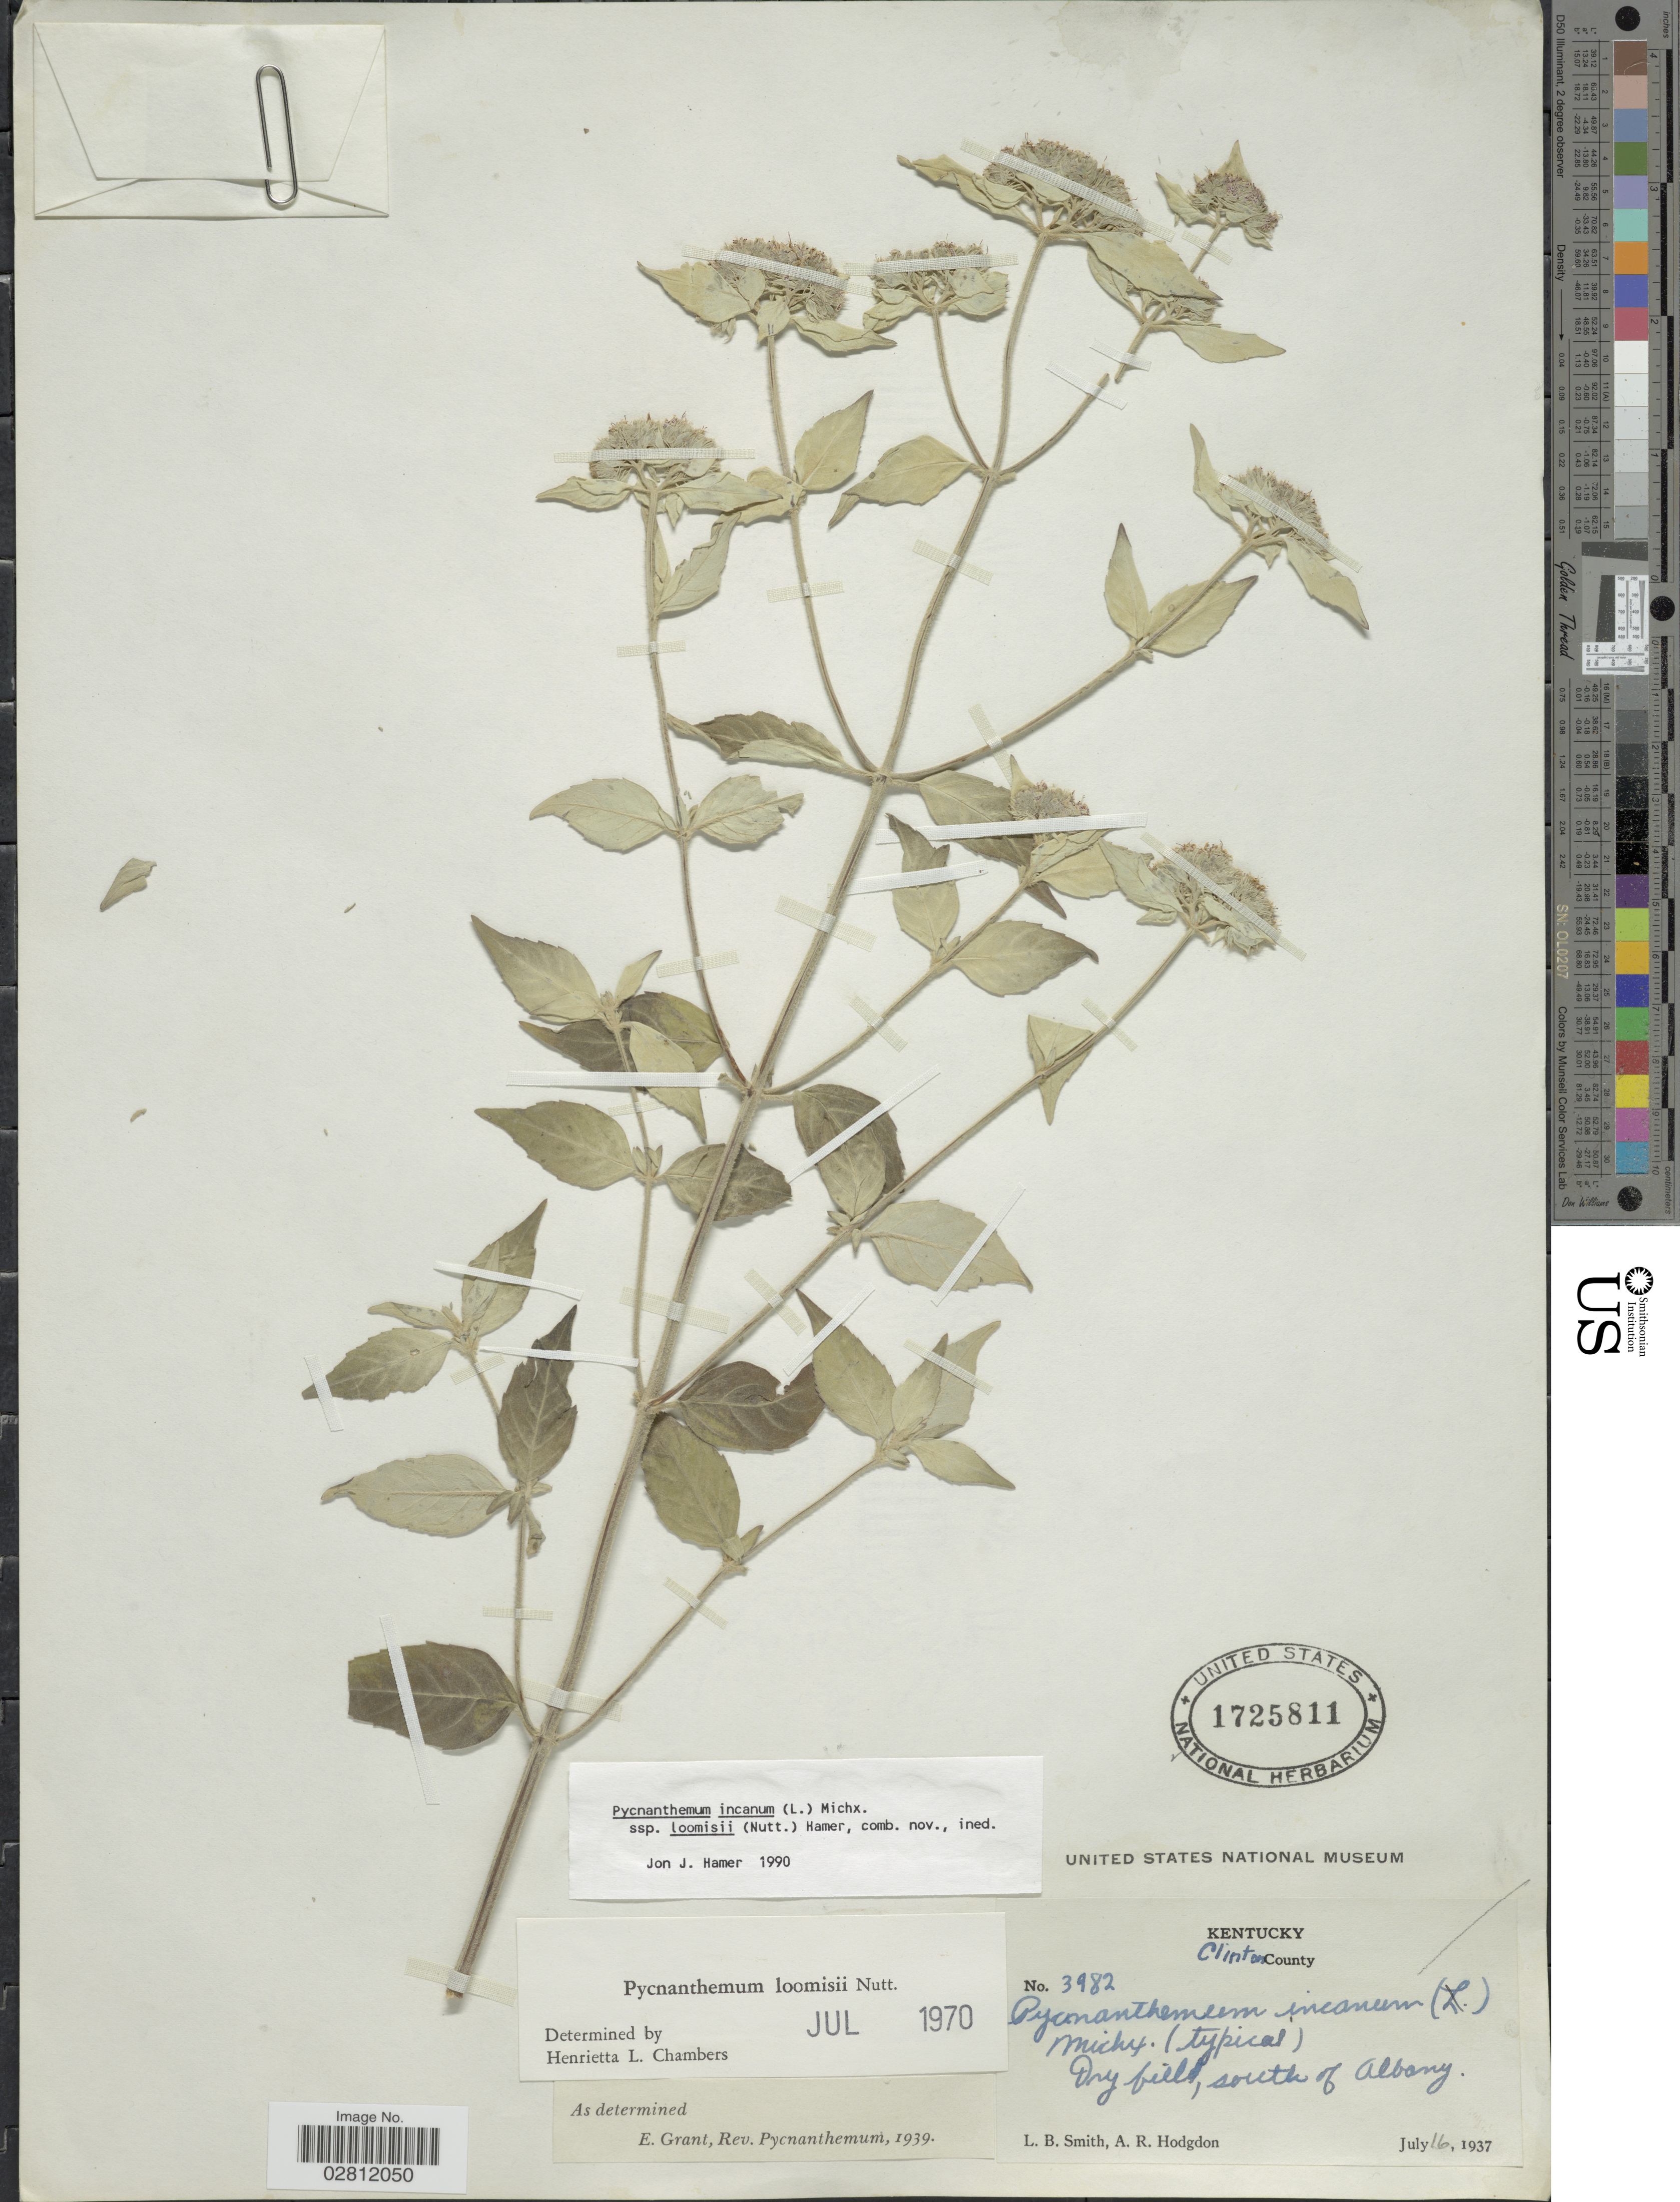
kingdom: Plantae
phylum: Tracheophyta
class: Magnoliopsida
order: Lamiales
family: Lamiaceae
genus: Pycnanthemum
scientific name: Pycnanthemum incanum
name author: (L.) Michx.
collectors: L. Smith & A. R. Hodgdon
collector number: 3982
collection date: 1937-07-16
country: United States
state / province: Kentucky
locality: Clinton County, Dry field, south of Albany.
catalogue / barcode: US 1725811